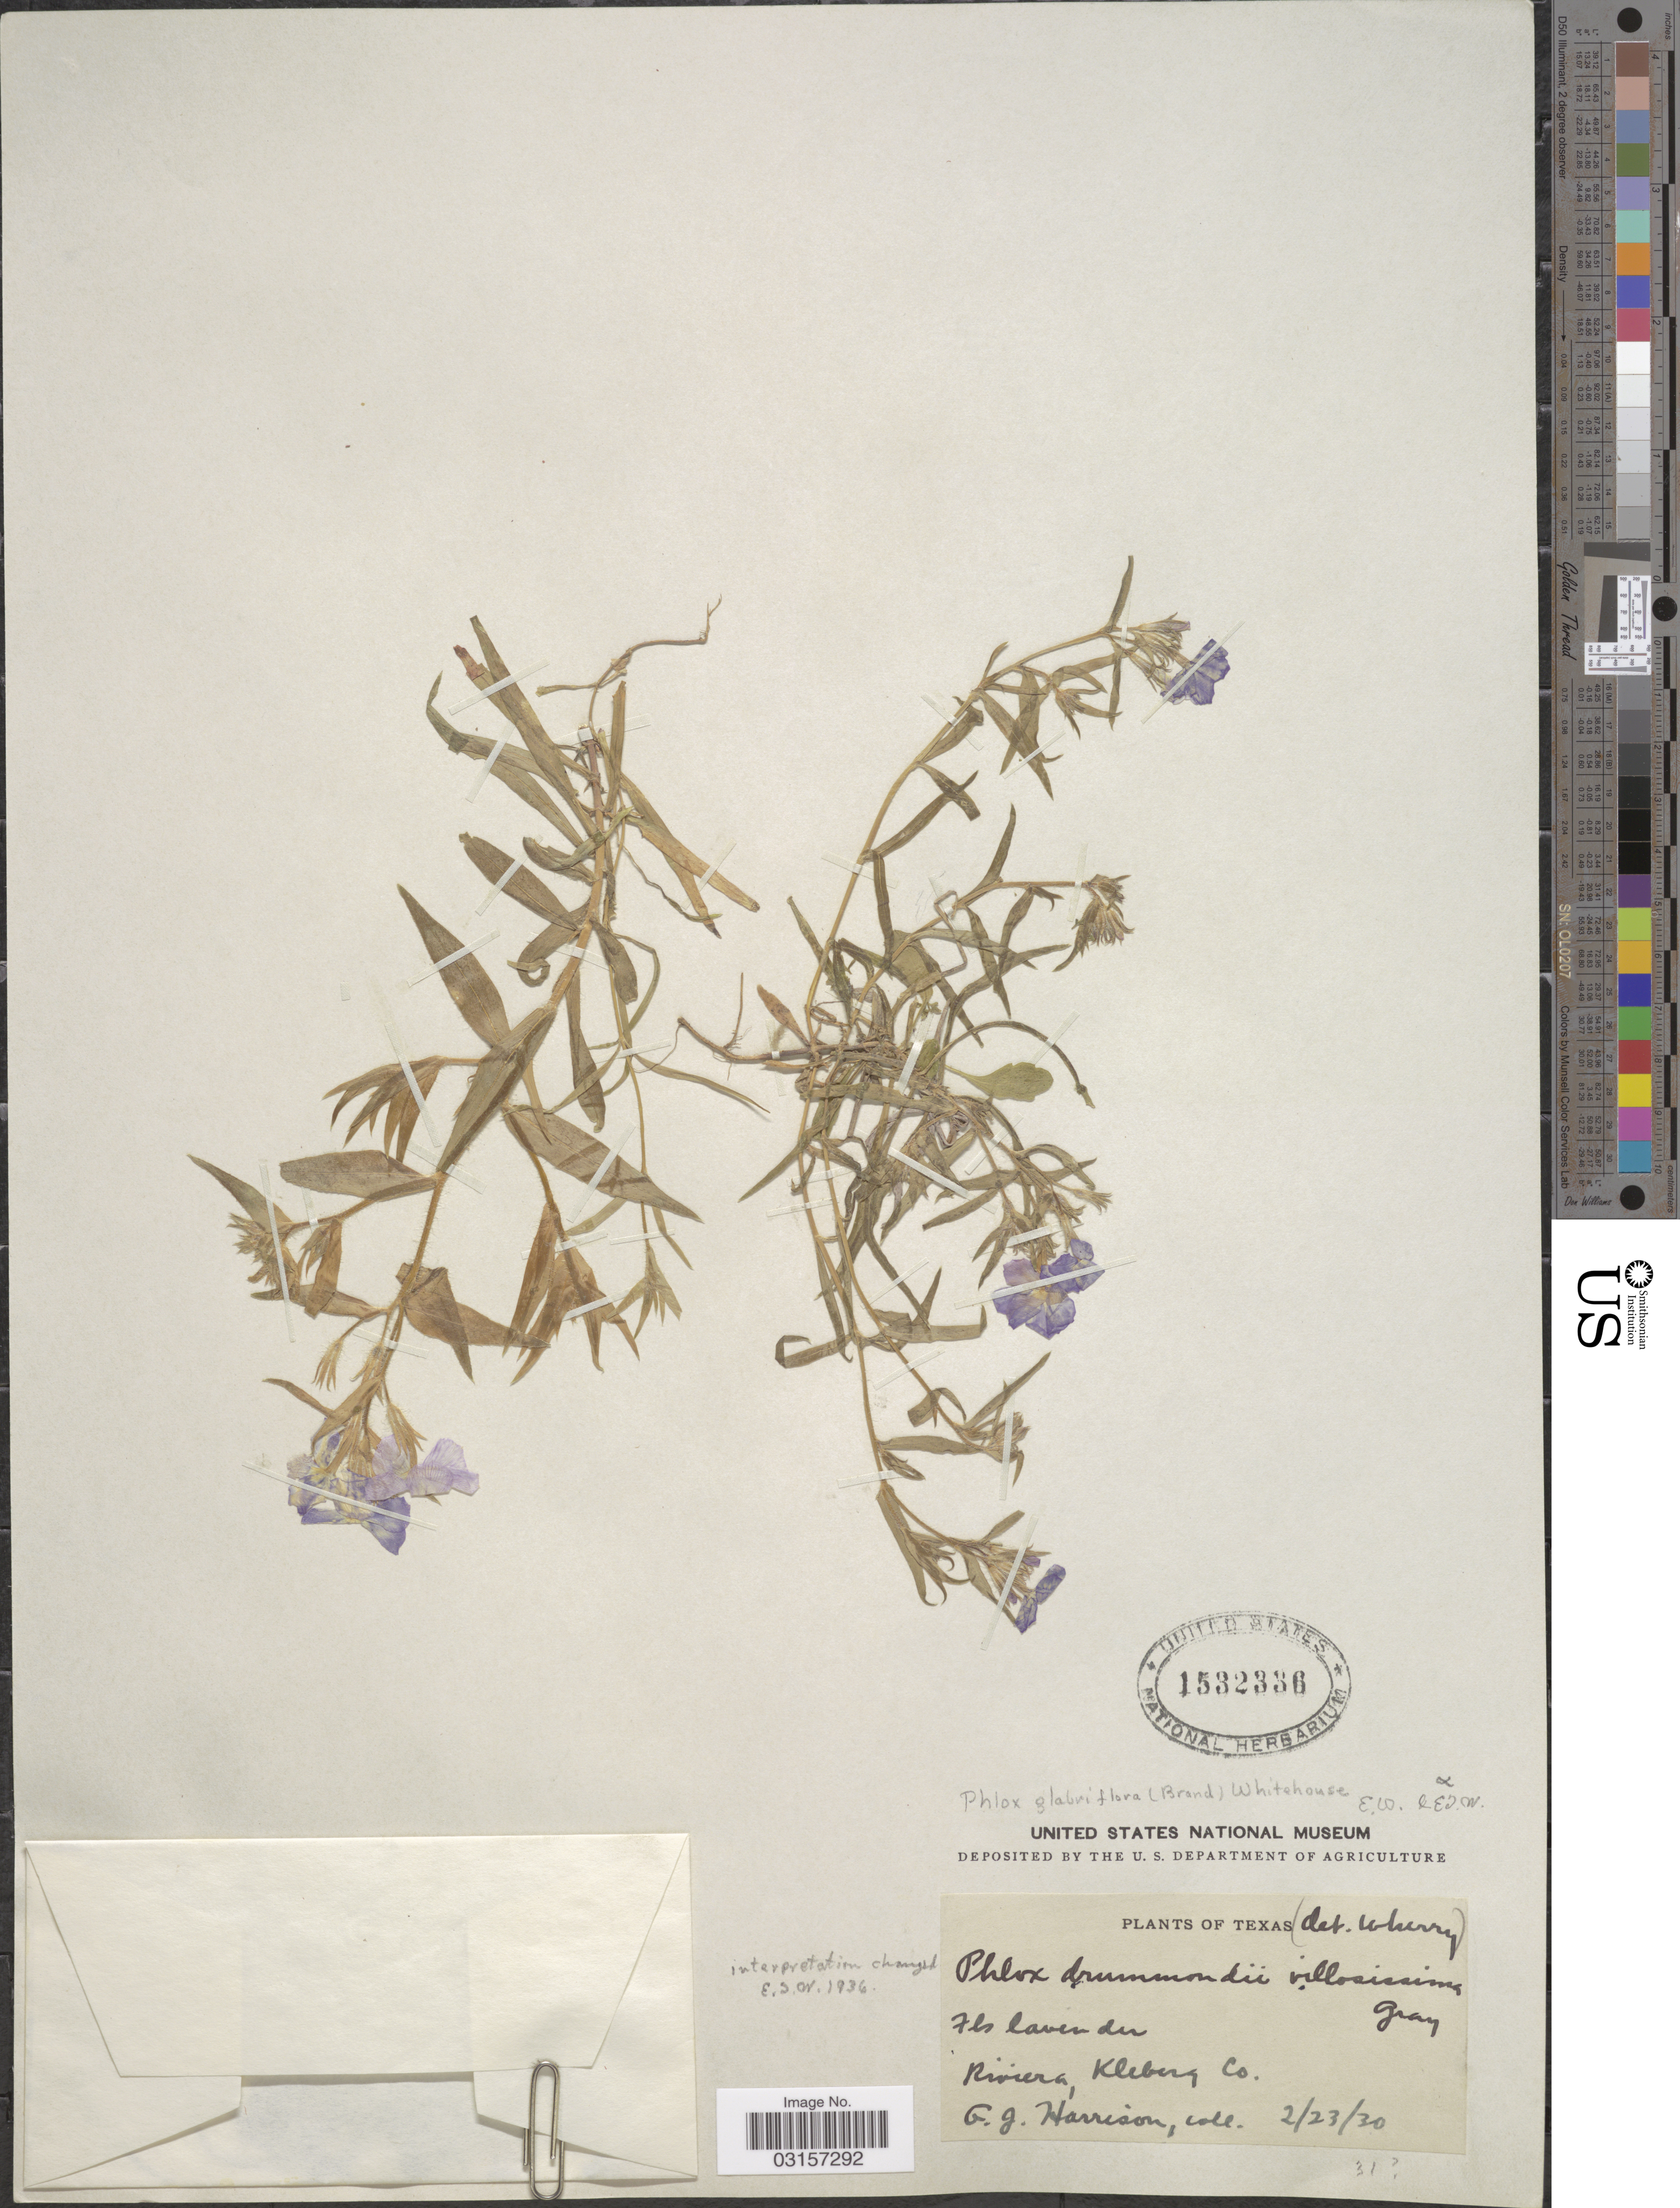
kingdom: Plantae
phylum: Tracheophyta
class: Magnoliopsida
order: Ericales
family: Polemoniaceae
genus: Phlox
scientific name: Phlox glabriflora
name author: (Brand) Whitehouse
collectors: G. J. Harrison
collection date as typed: Transcribed d/m/y: 23/2/30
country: United States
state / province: Texas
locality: Riviera, Kleberg Co.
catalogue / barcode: US 1532336